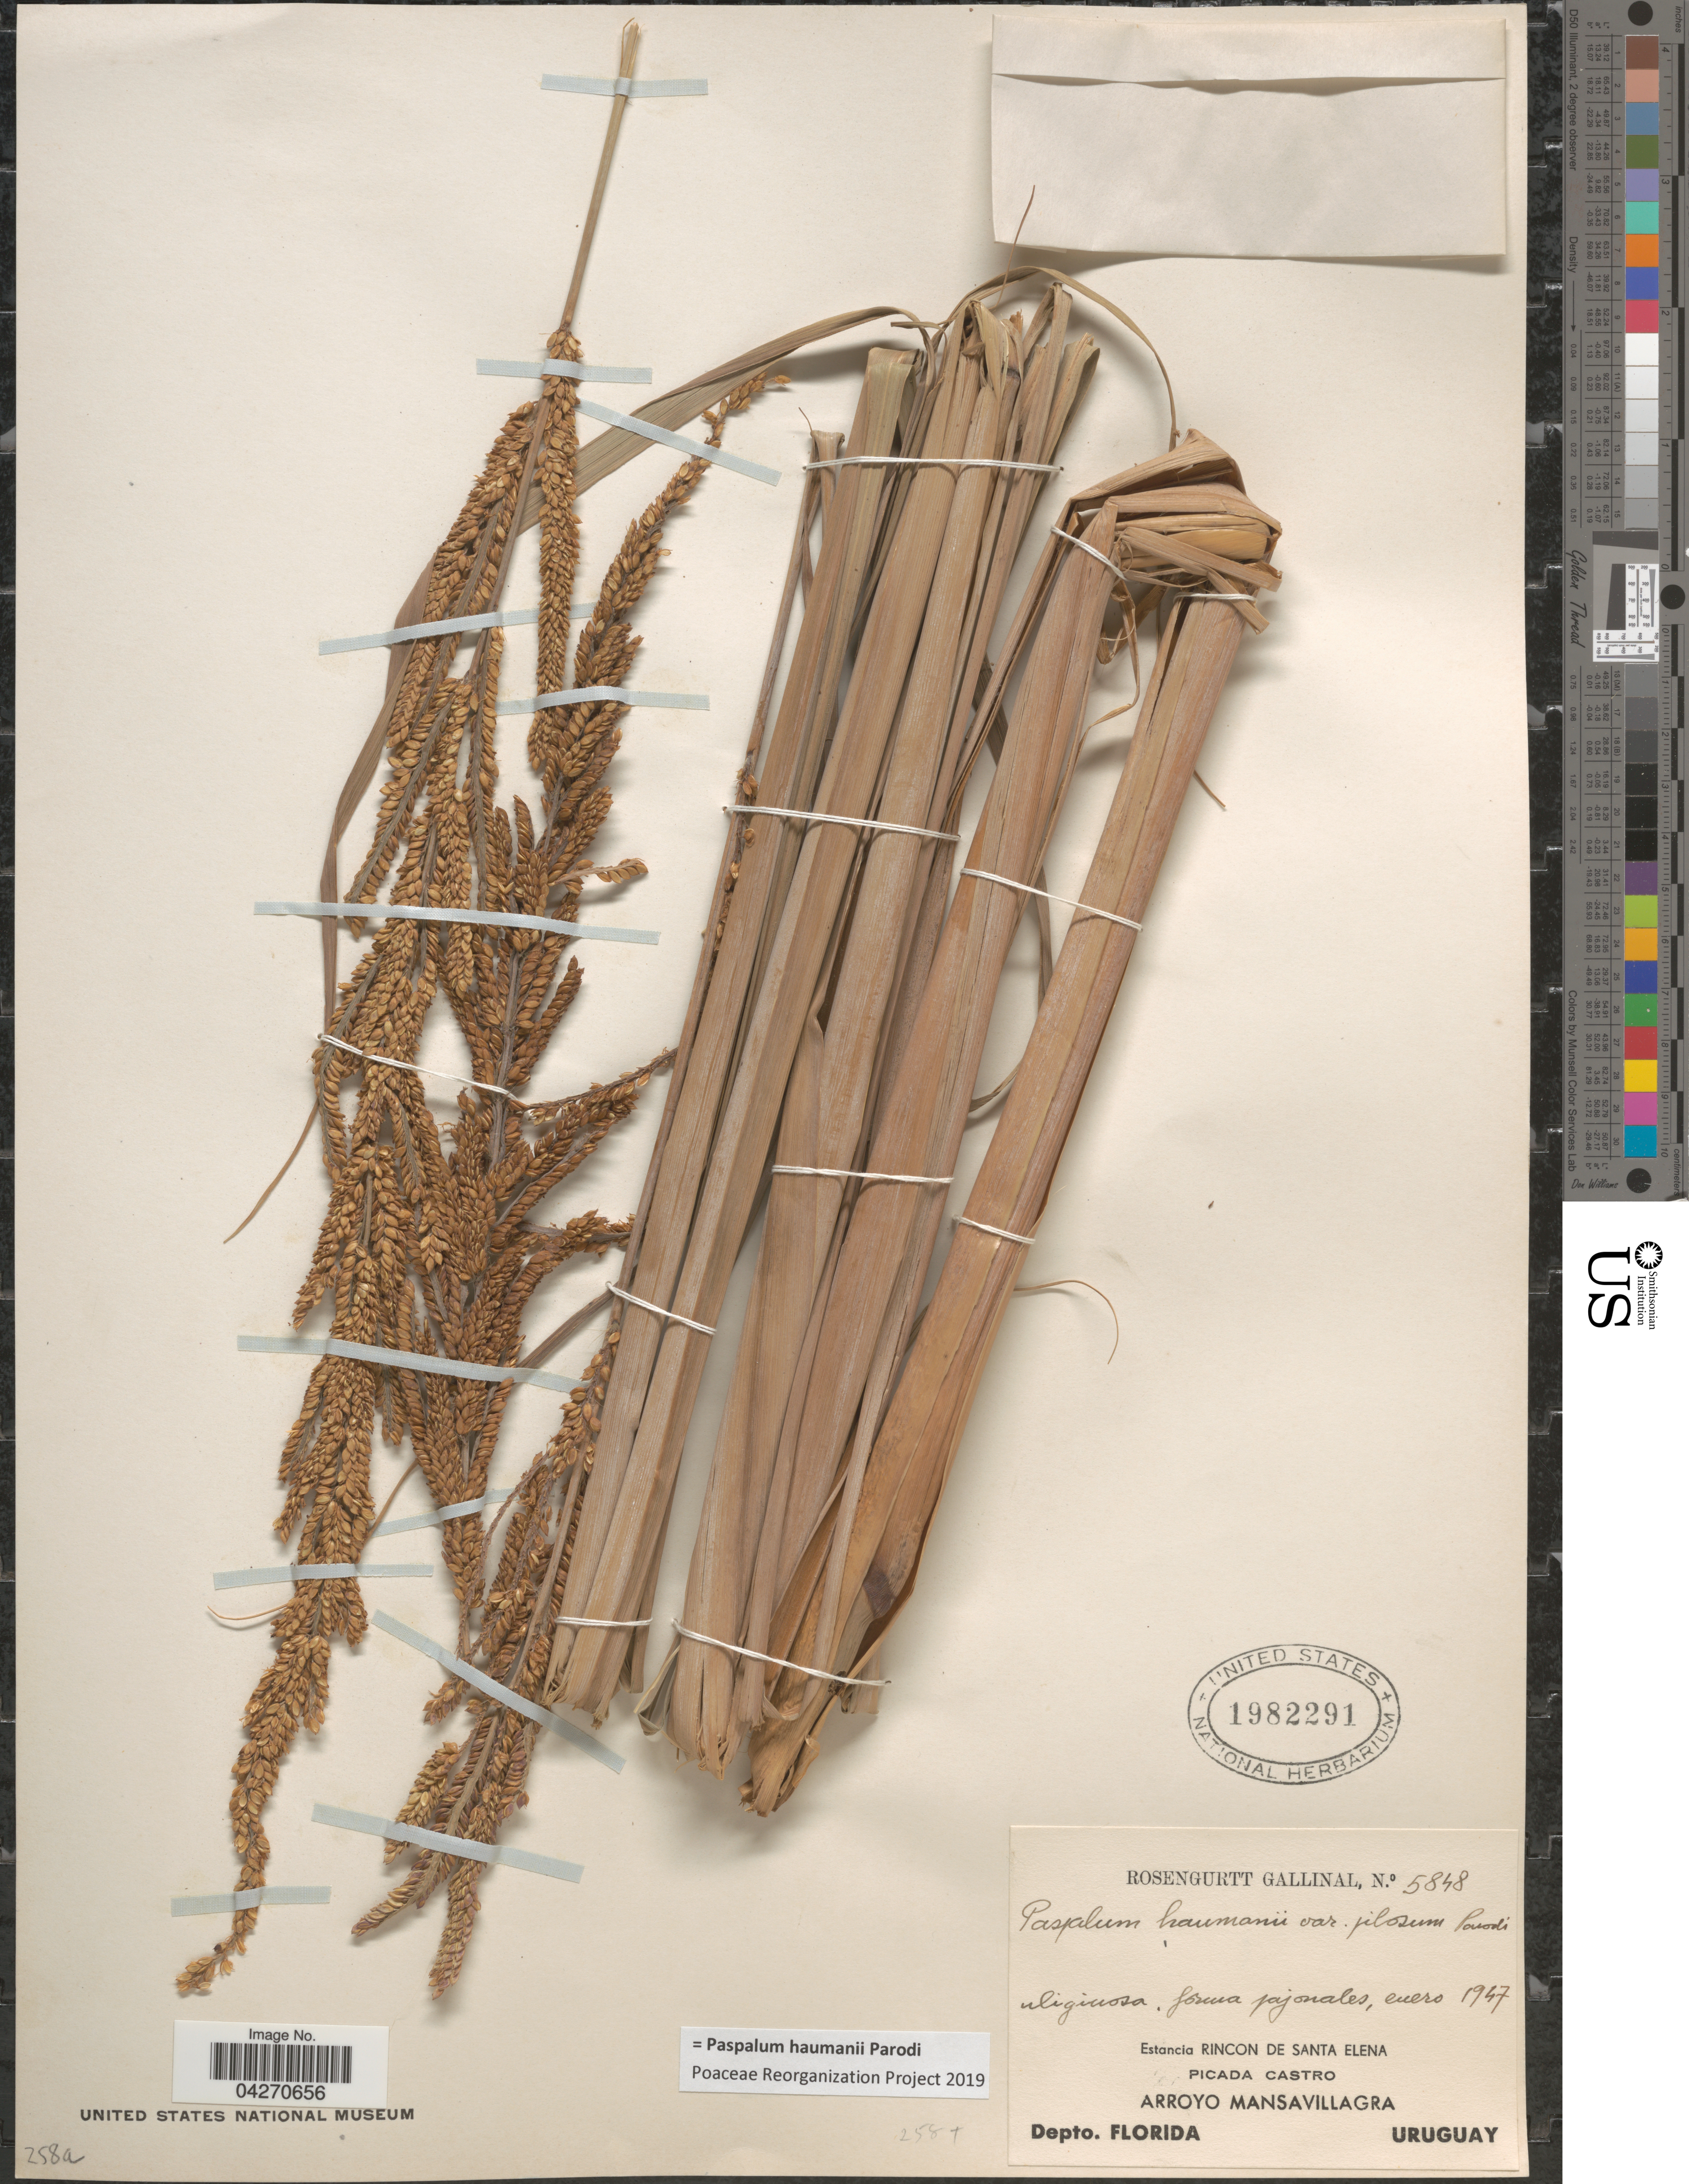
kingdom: Plantae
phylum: Tracheophyta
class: Liliopsida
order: Poales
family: Poaceae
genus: Paspalum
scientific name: Paspalum haumanii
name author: Parodi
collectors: R. Gallinal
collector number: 5848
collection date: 1947-01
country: Uruguay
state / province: Florida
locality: Estancia Rincon de Santa Elena. Picada Castro. Arroyo Mansavillagra. Depto. Florida.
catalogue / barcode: US 1982291